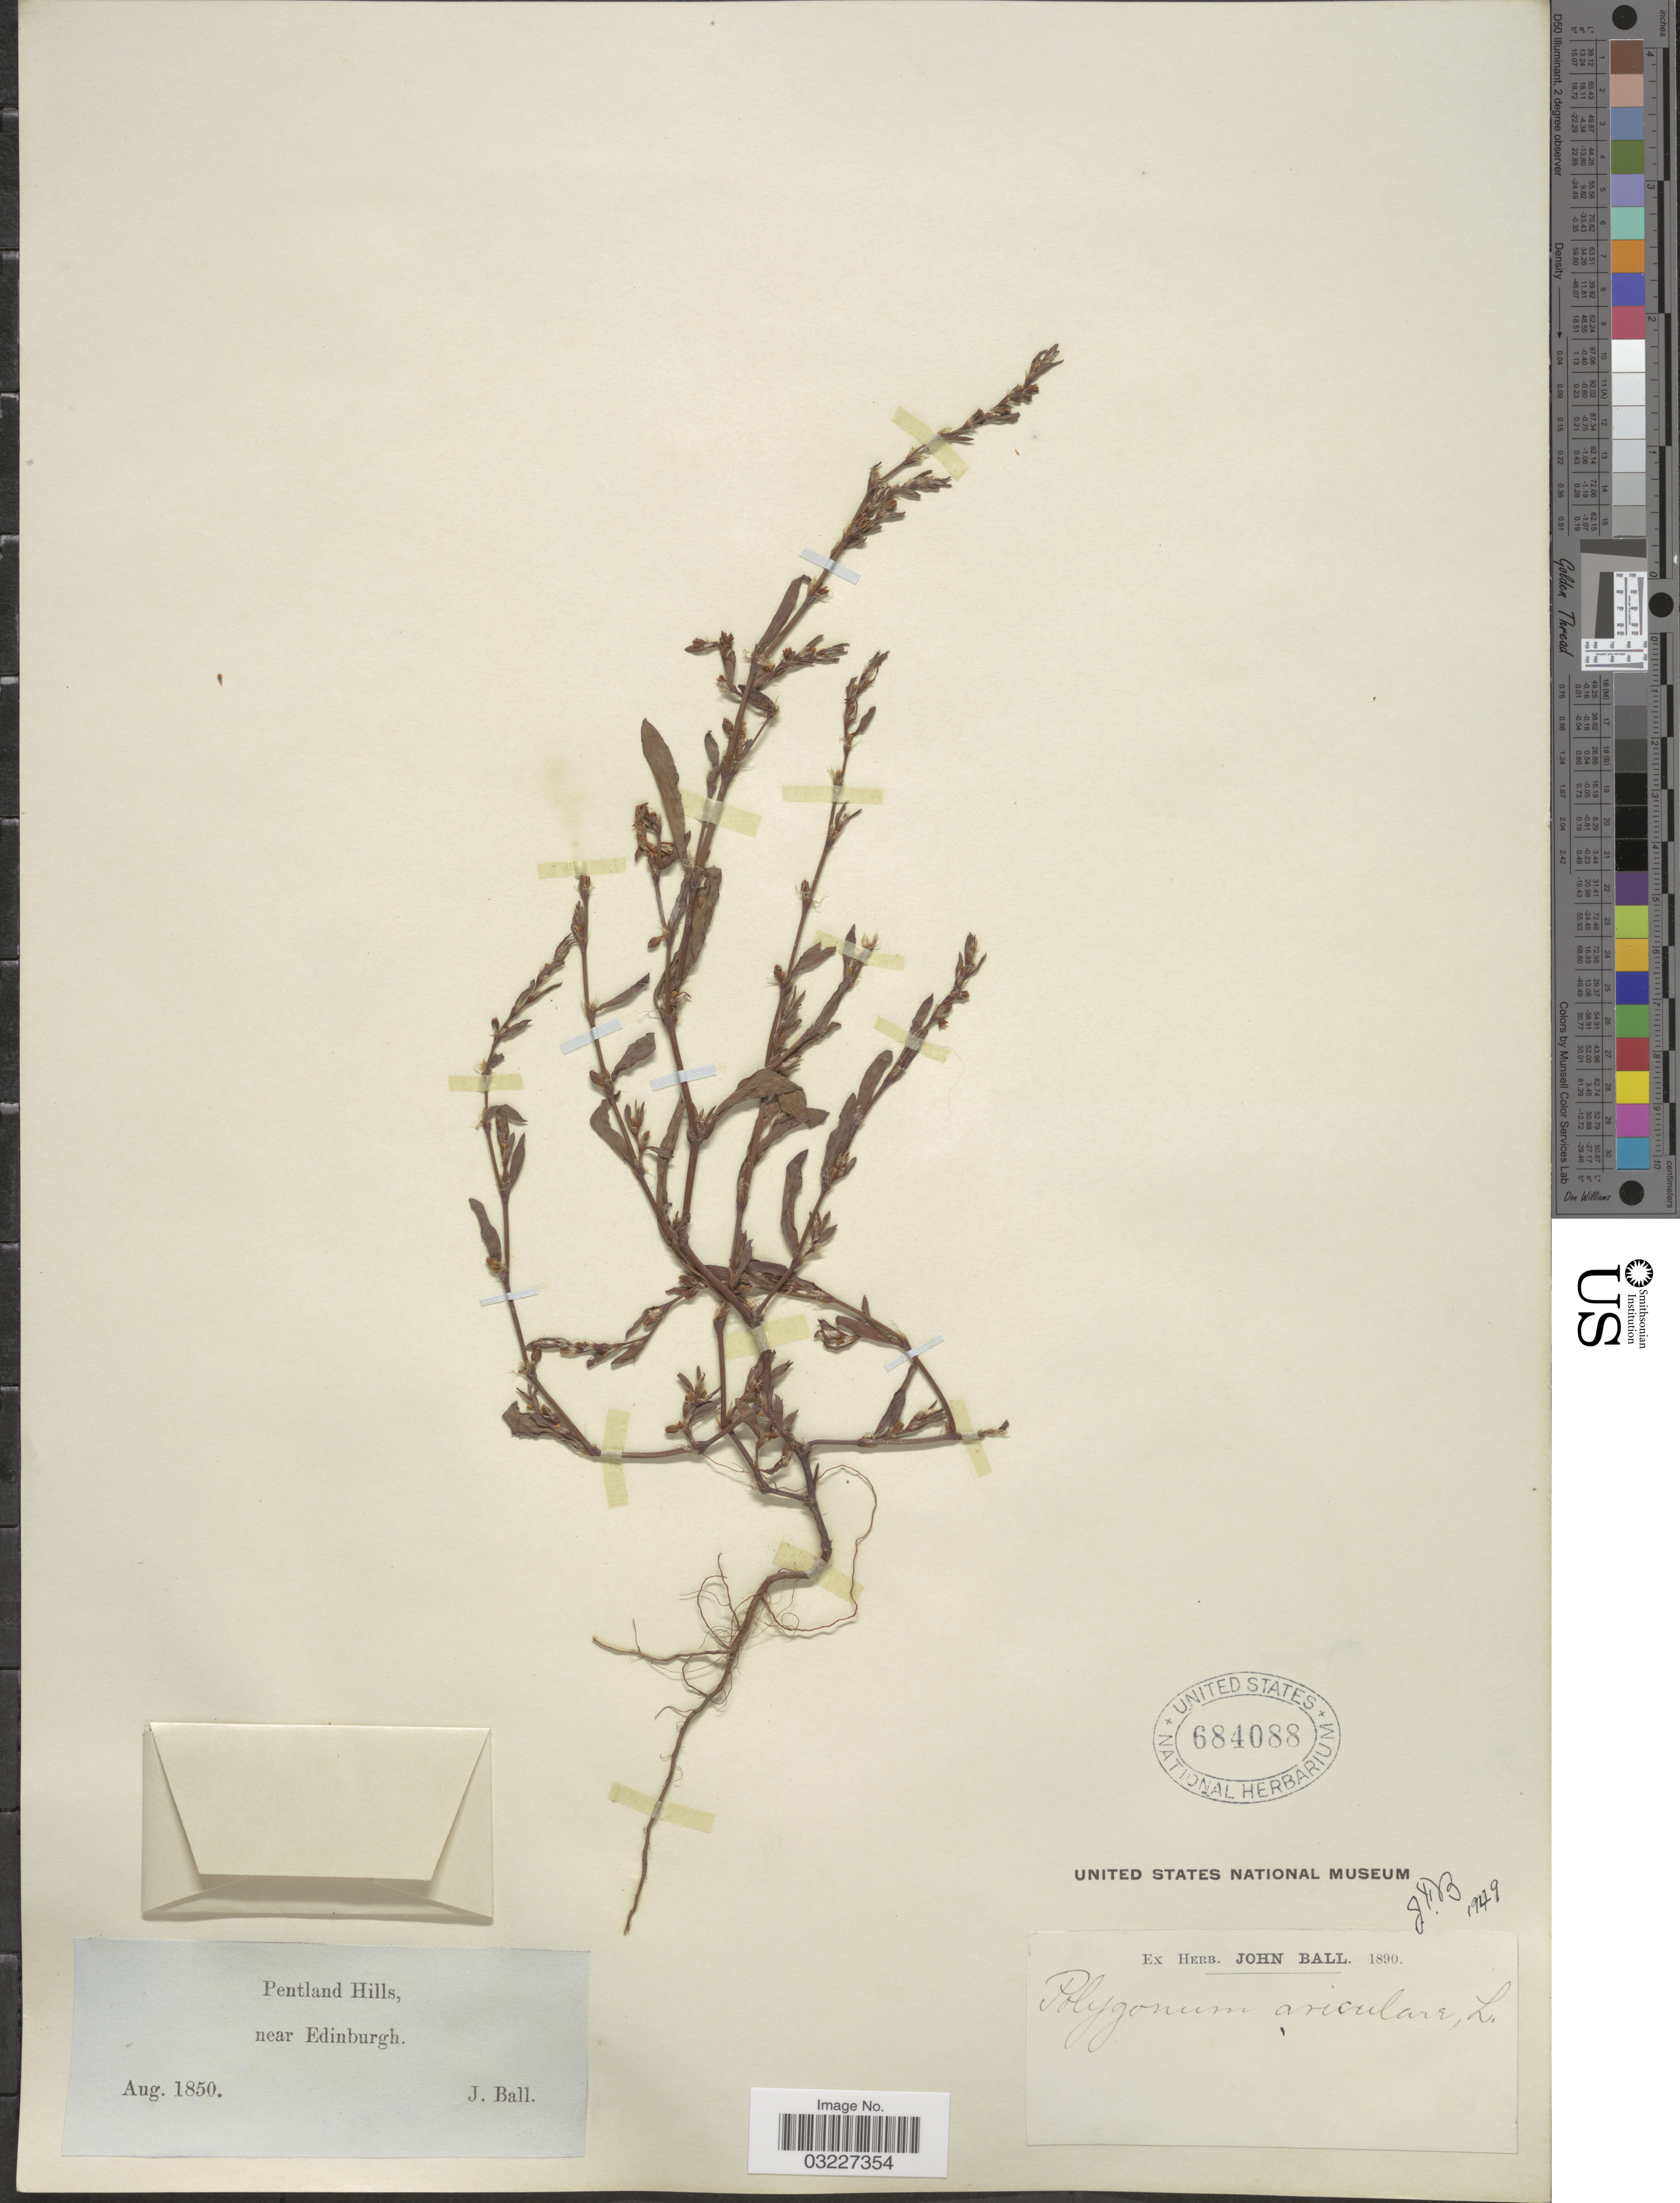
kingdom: Plantae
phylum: Tracheophyta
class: Magnoliopsida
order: Caryophyllales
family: Polygonaceae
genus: Polygonum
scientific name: Polygonum aviculare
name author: L.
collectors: J. Ball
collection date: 1850-08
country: United Kingdom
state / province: Scotland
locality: Pentland Hills, near Edinburgh.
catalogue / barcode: US 684088